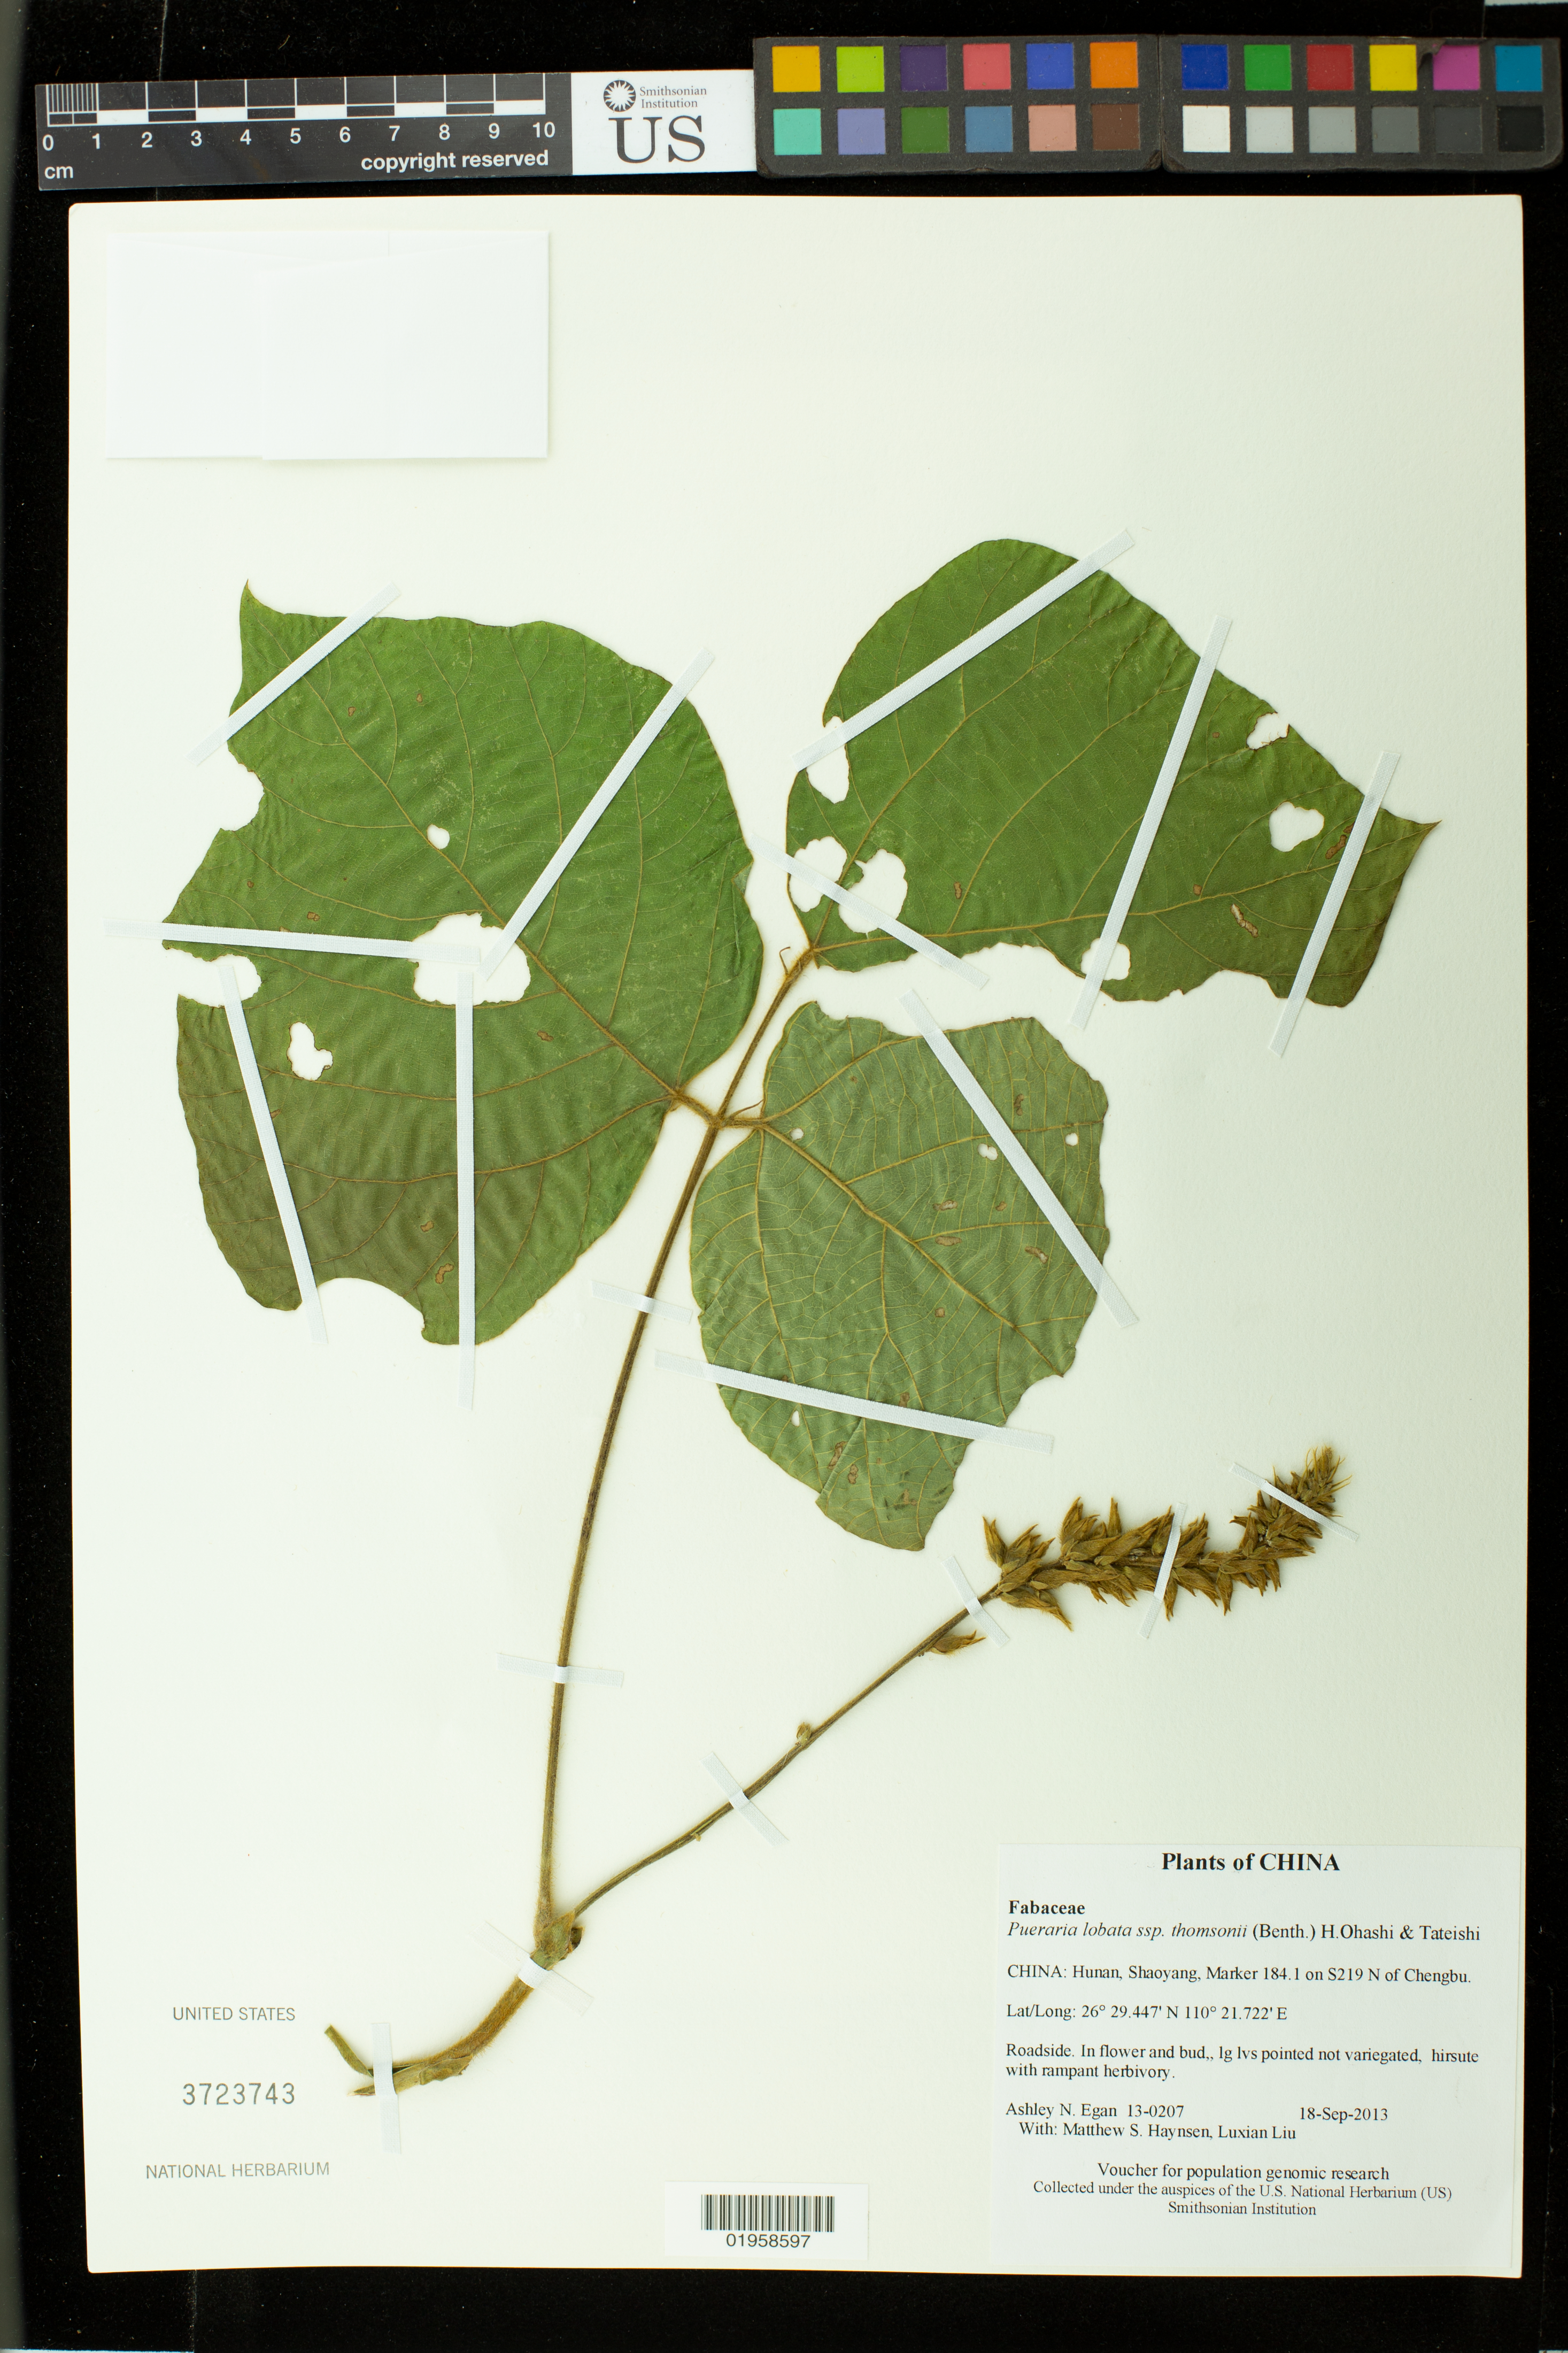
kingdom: Plantae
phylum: Tracheophyta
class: Magnoliopsida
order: Fabales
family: Fabaceae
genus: Pueraria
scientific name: Pueraria lobata subsp. thomsonii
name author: (Benth.) H. Ohashi & Tateishi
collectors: A. N. Egan, M. Hansen & L. Liu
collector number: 13-0207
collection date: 2013-09-18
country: China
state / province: Hunan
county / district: Shaoyang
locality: Marker 184.1 on S219 N of Chengbu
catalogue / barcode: US 3723743